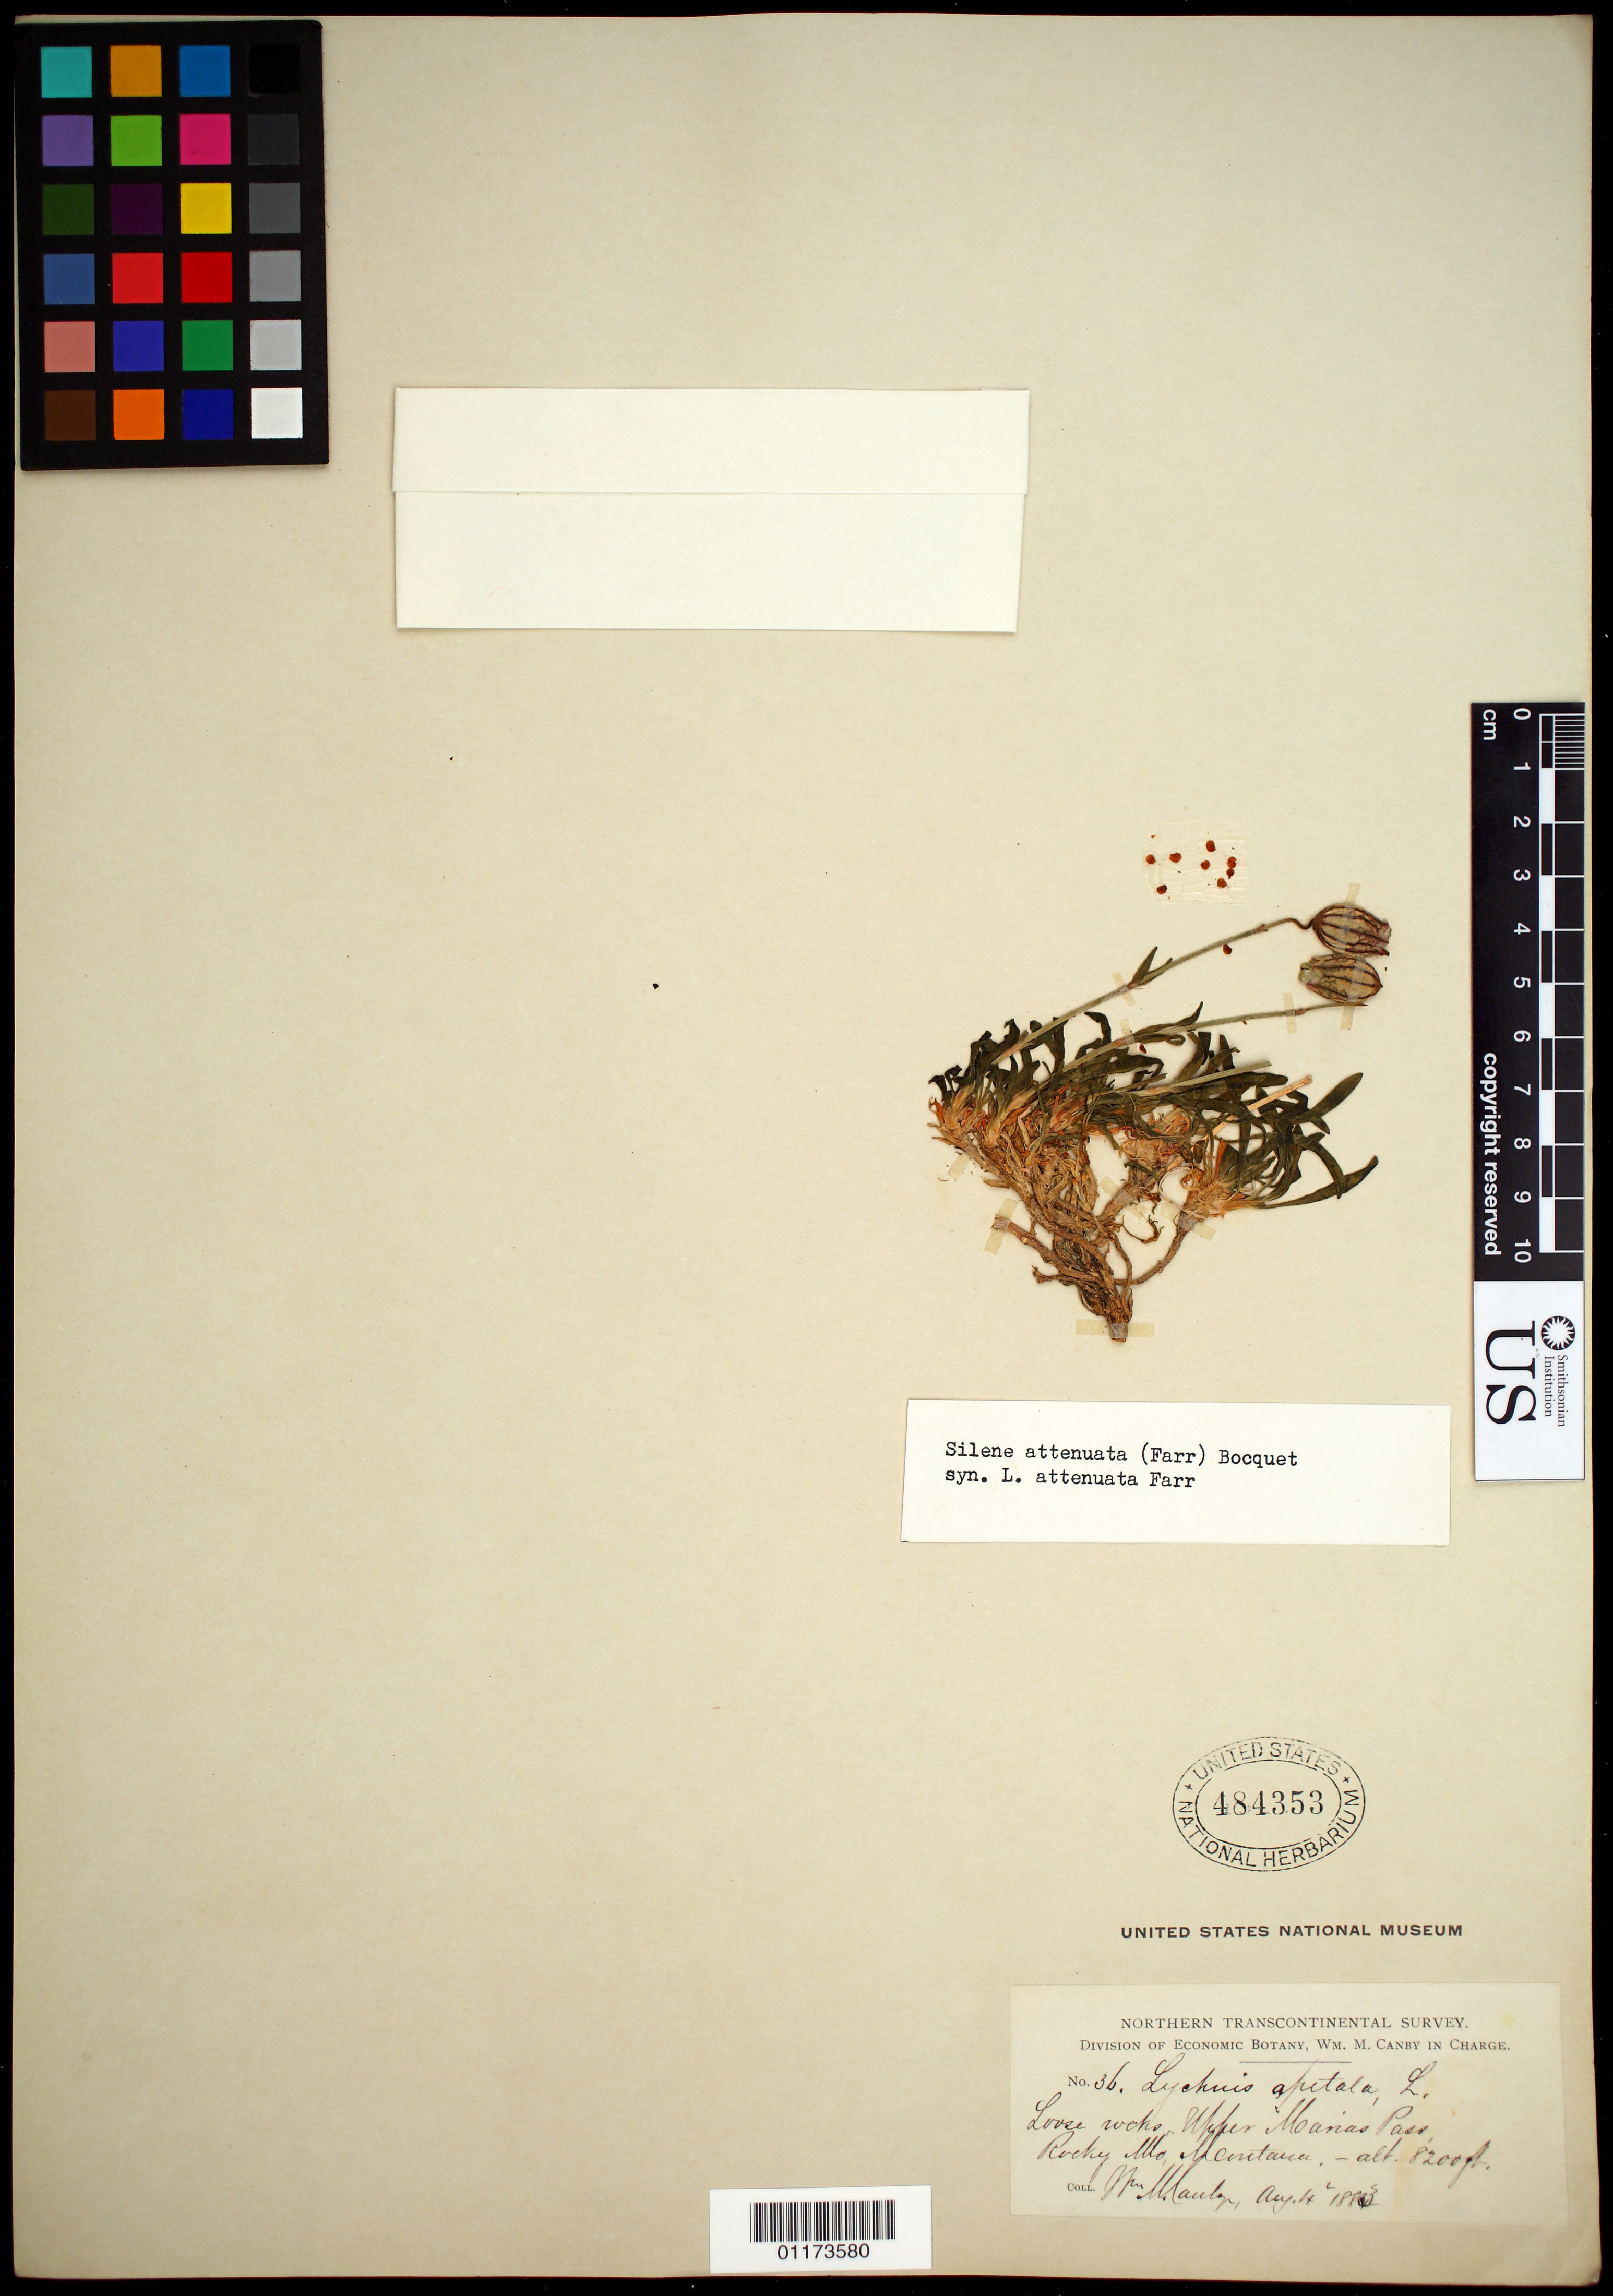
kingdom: Plantae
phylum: Tracheophyta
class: Magnoliopsida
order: Caryophyllales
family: Caryophyllaceae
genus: Silene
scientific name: Silene attenuata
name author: (Farr) Bocquet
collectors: W. M. Canby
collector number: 36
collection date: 1883-08-04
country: United States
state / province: Montana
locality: Upper Marias Pass, Rocky Mts.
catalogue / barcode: US 484353